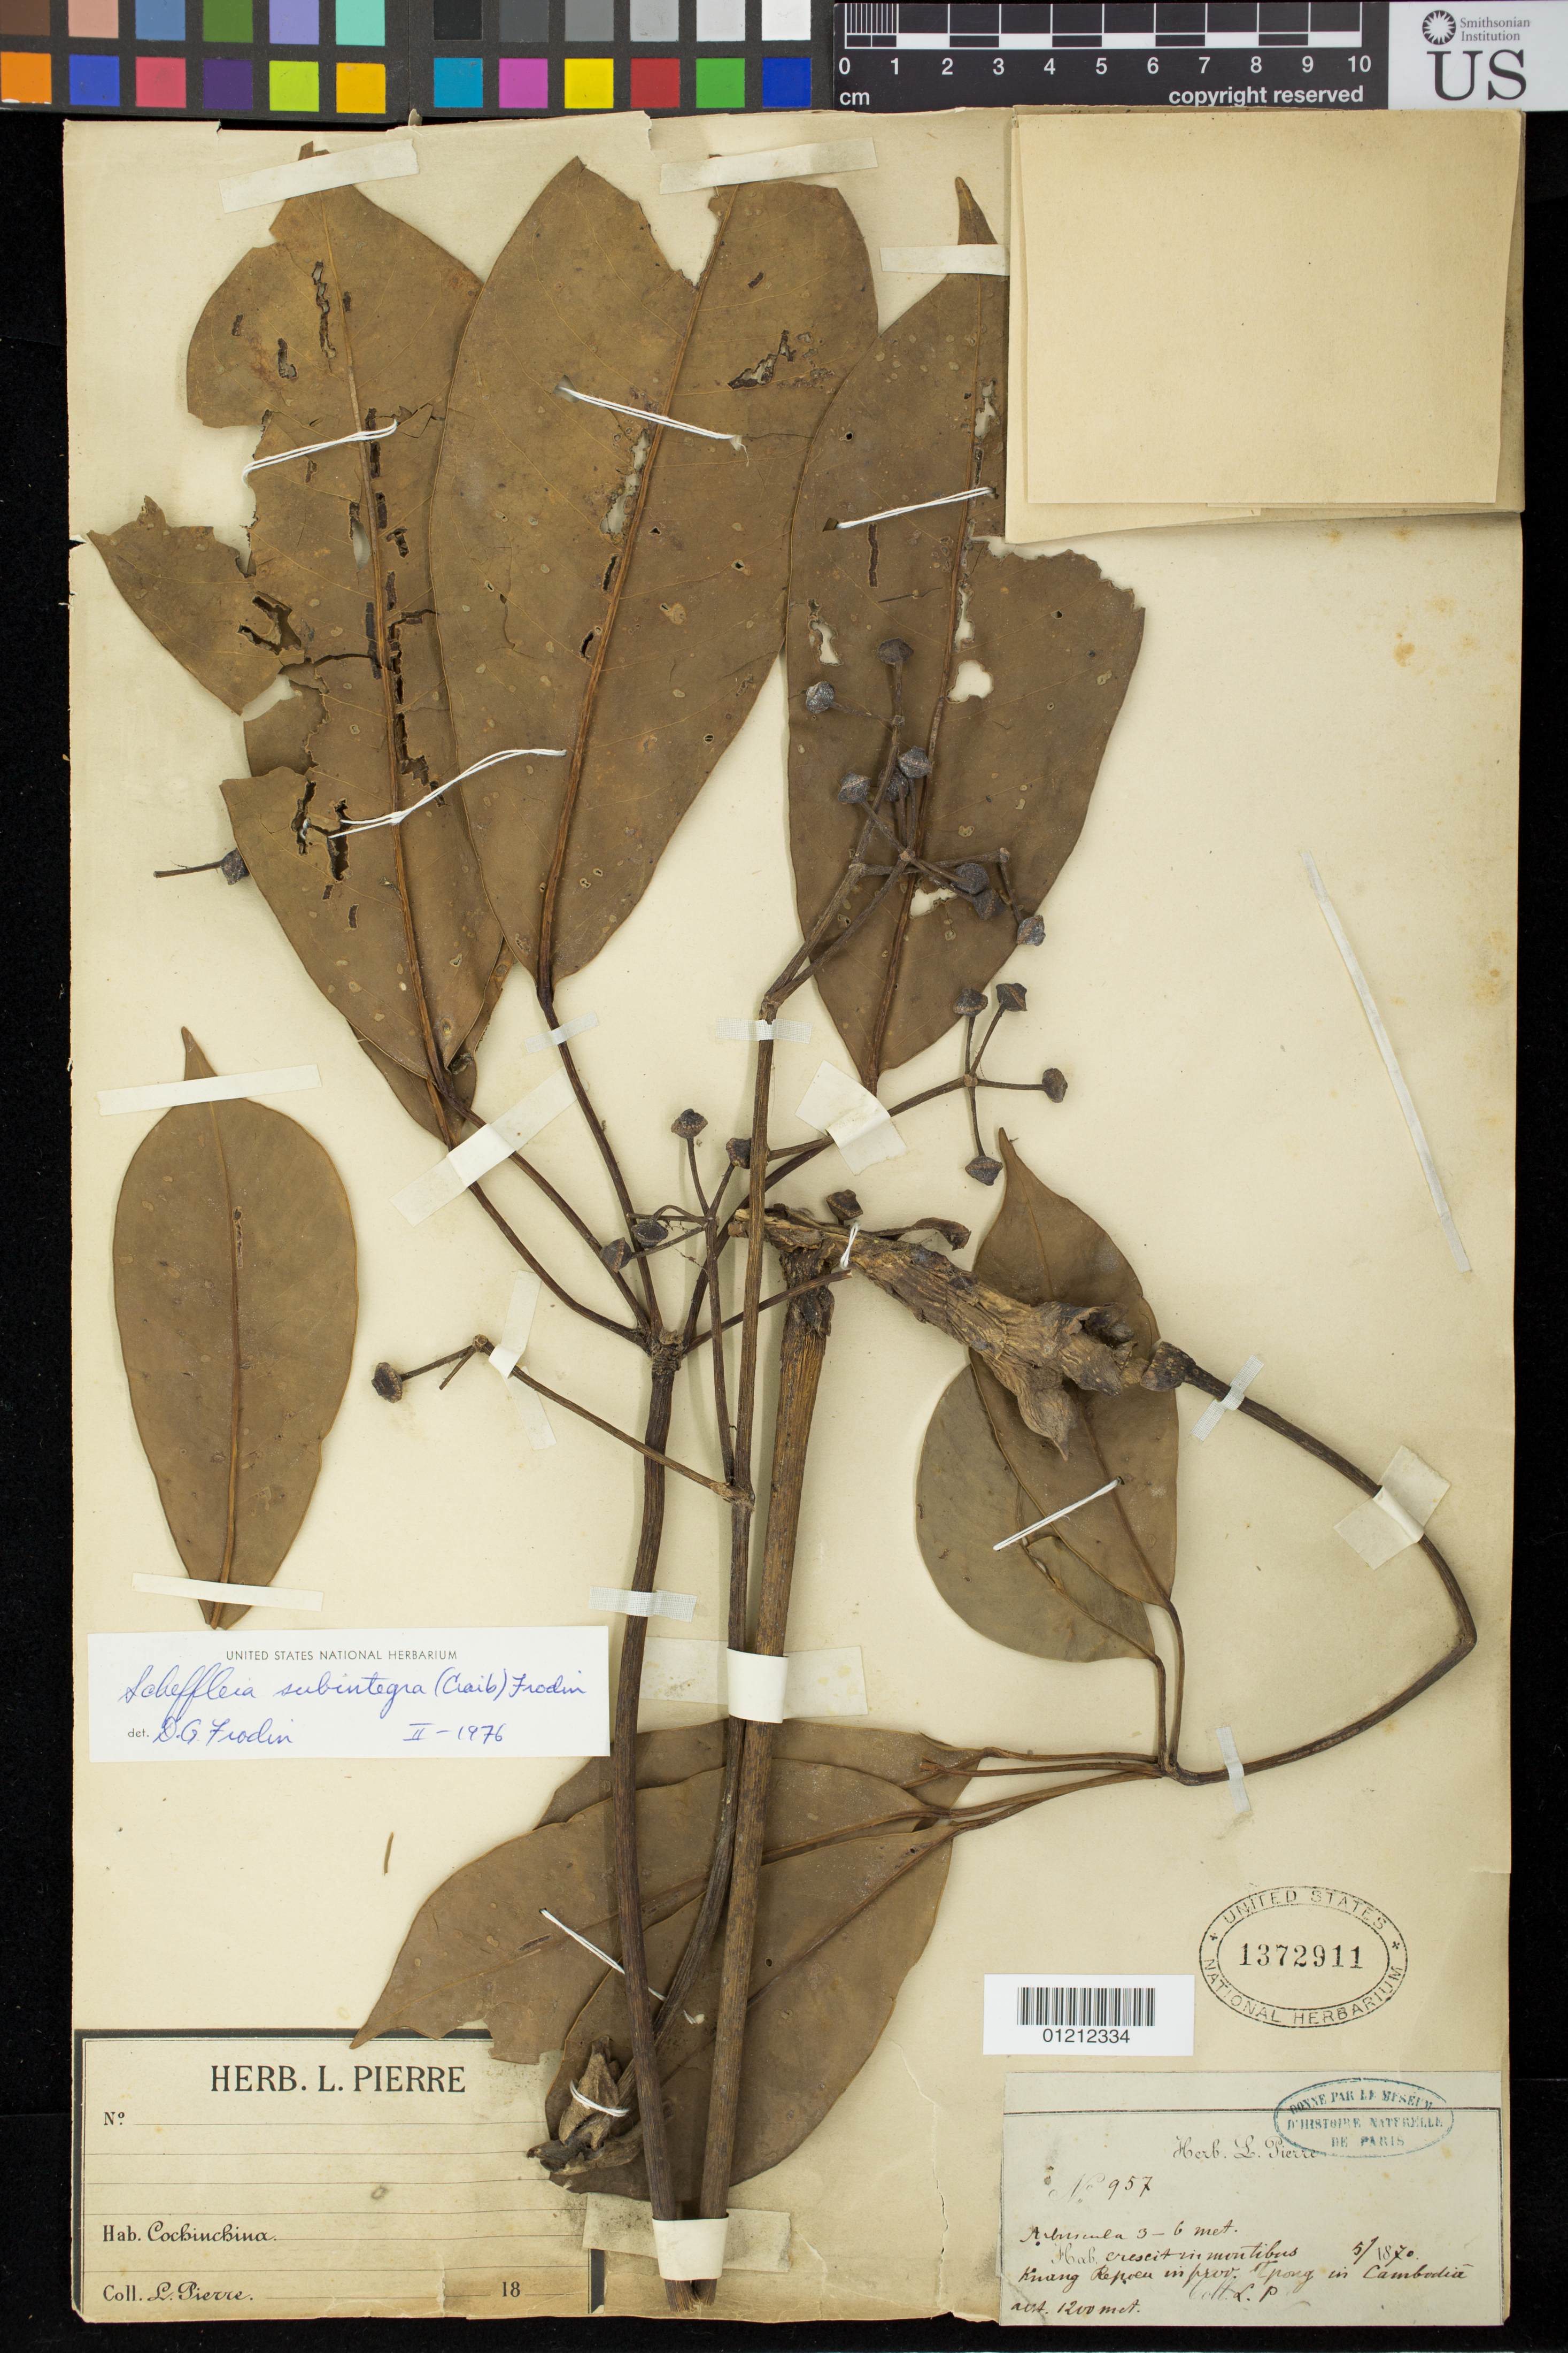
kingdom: Plantae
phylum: Tracheophyta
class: Magnoliopsida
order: Apiales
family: Araliaceae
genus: Schefflera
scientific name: Schefflera subintegra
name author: (Craib) C.B. Shang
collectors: L. Pierre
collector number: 957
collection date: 1870-05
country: Cambodia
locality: Knang Repoeu in prov. Tpong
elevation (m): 1200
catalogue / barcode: US 1372911